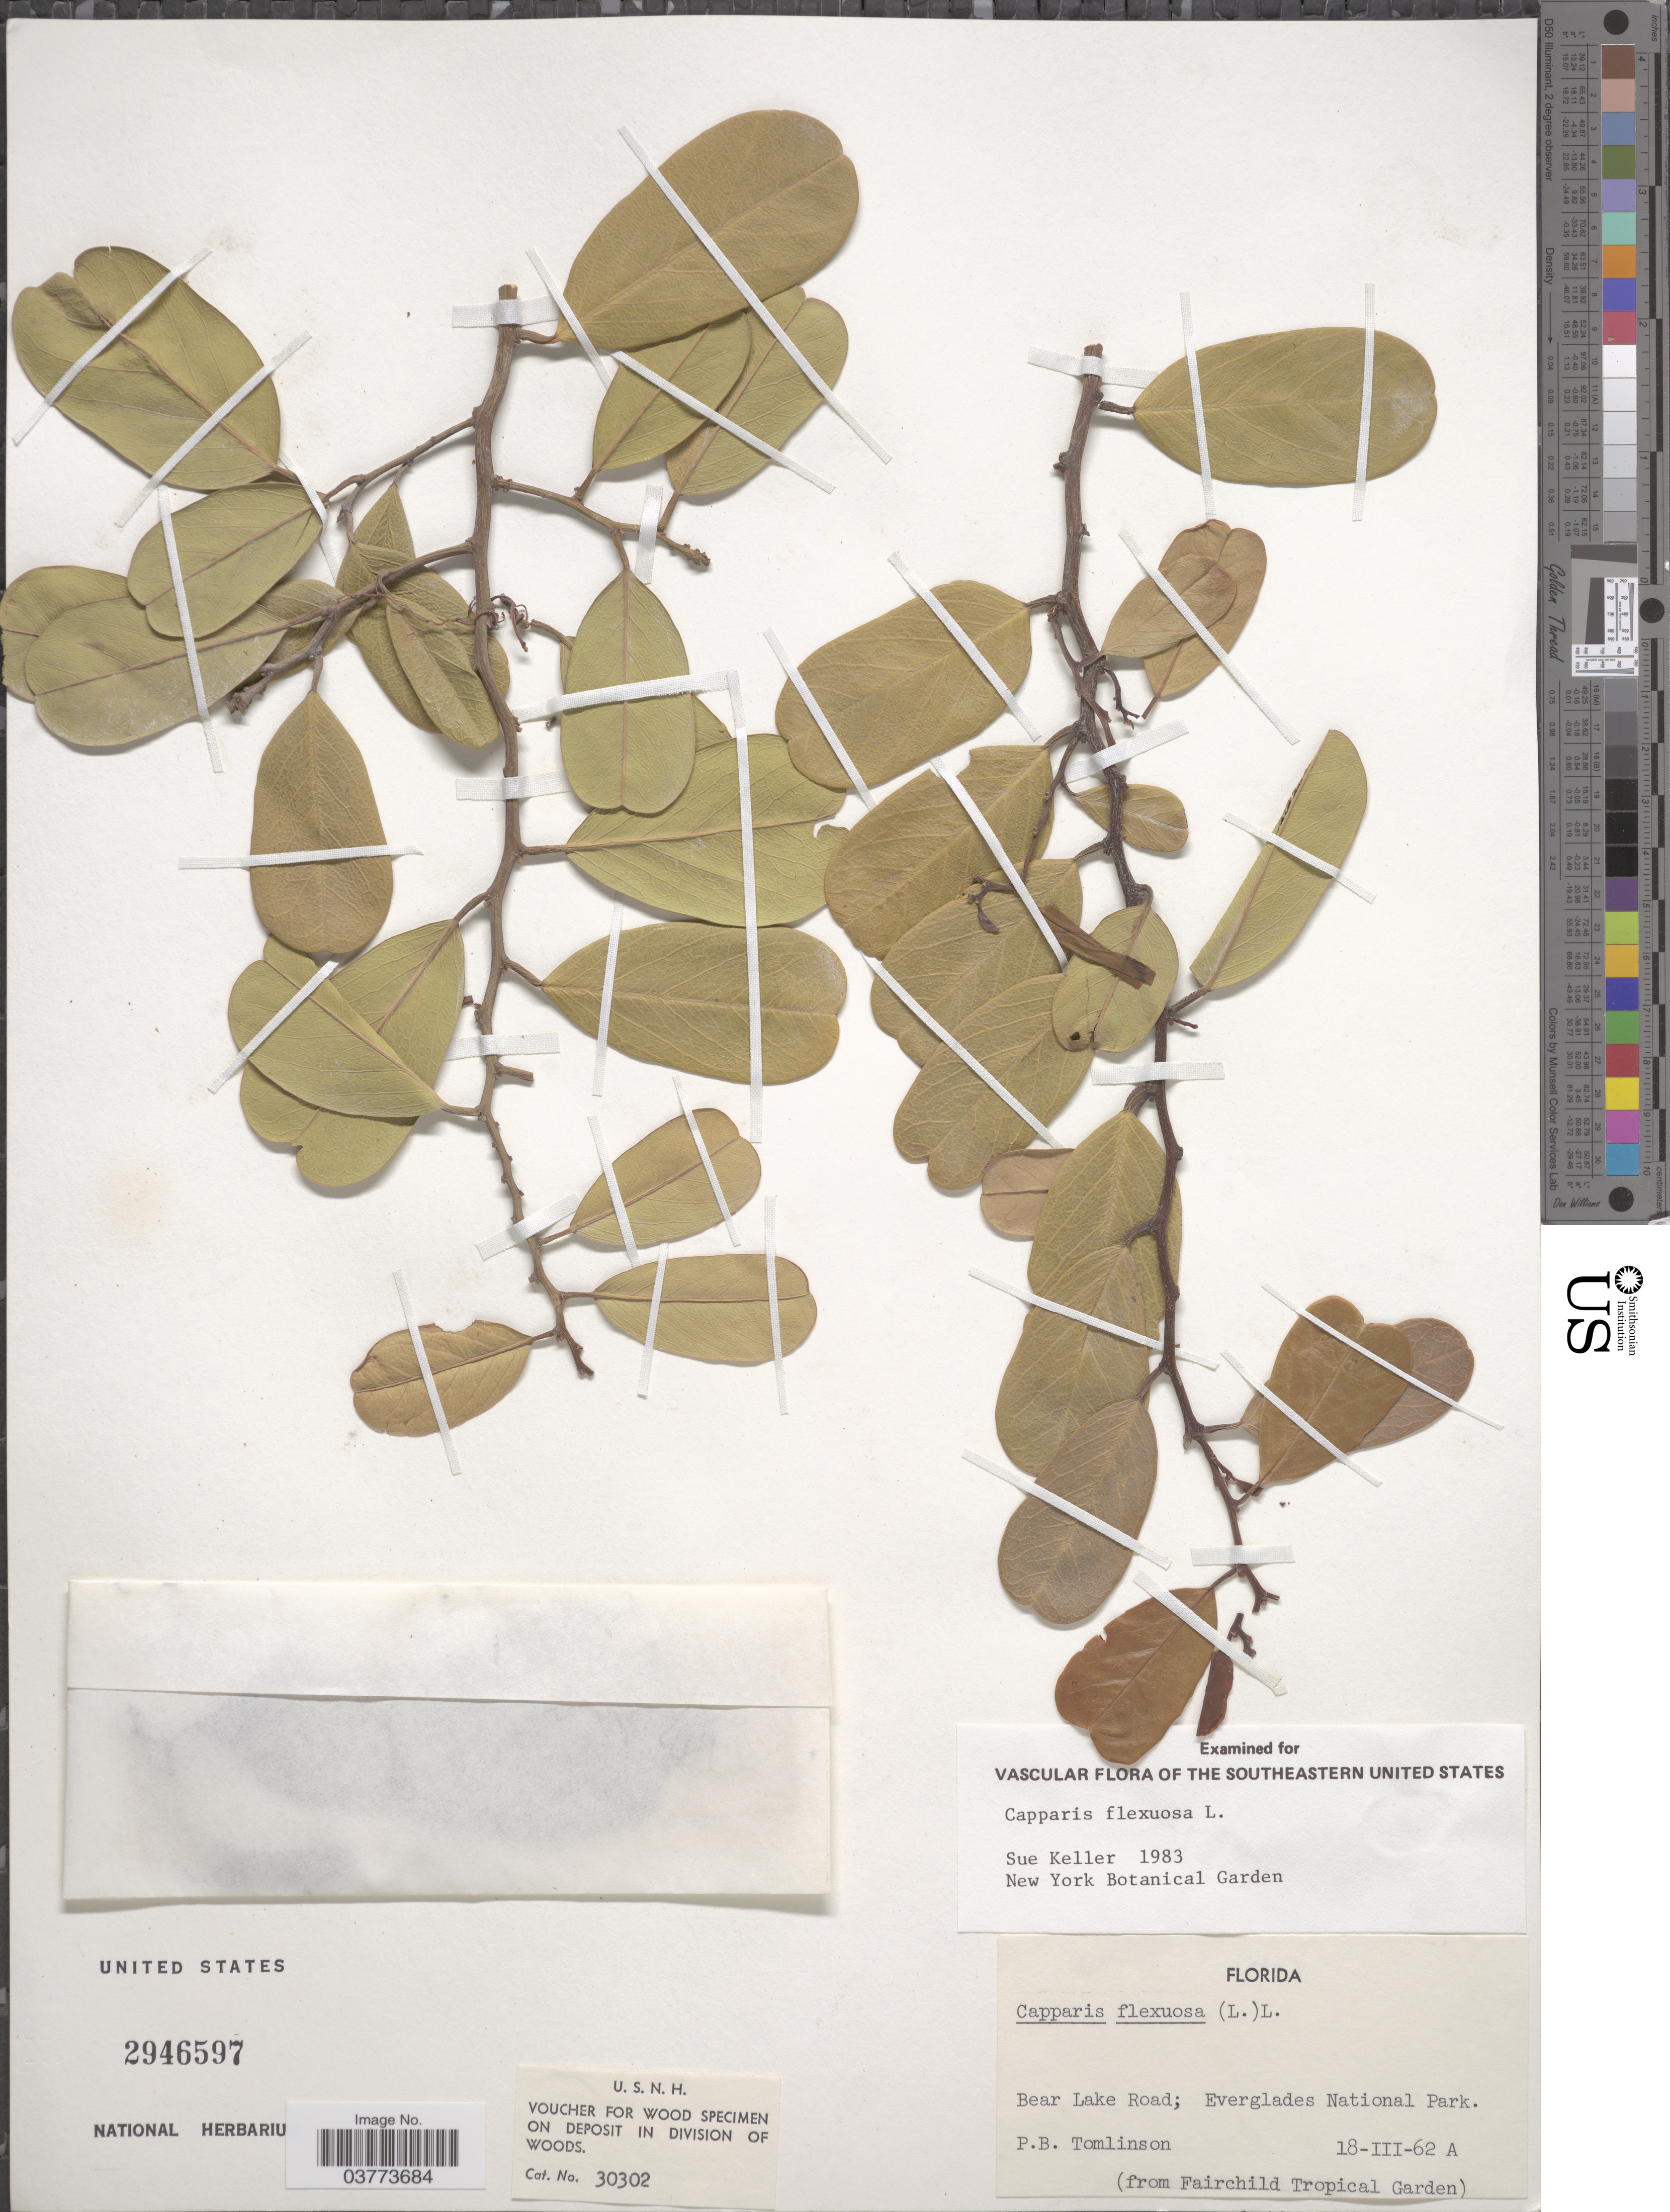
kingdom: Plantae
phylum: Tracheophyta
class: Magnoliopsida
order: Brassicales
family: Capparaceae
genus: Cynophalla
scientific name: Cynophalla flexuosa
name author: (L.) J. Presl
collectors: P. Tomlinson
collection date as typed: Transcribed d/m/y: 18/3/62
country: United States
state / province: Florida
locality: Bear Lake Road; Everglades National Park.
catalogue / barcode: US 2946597